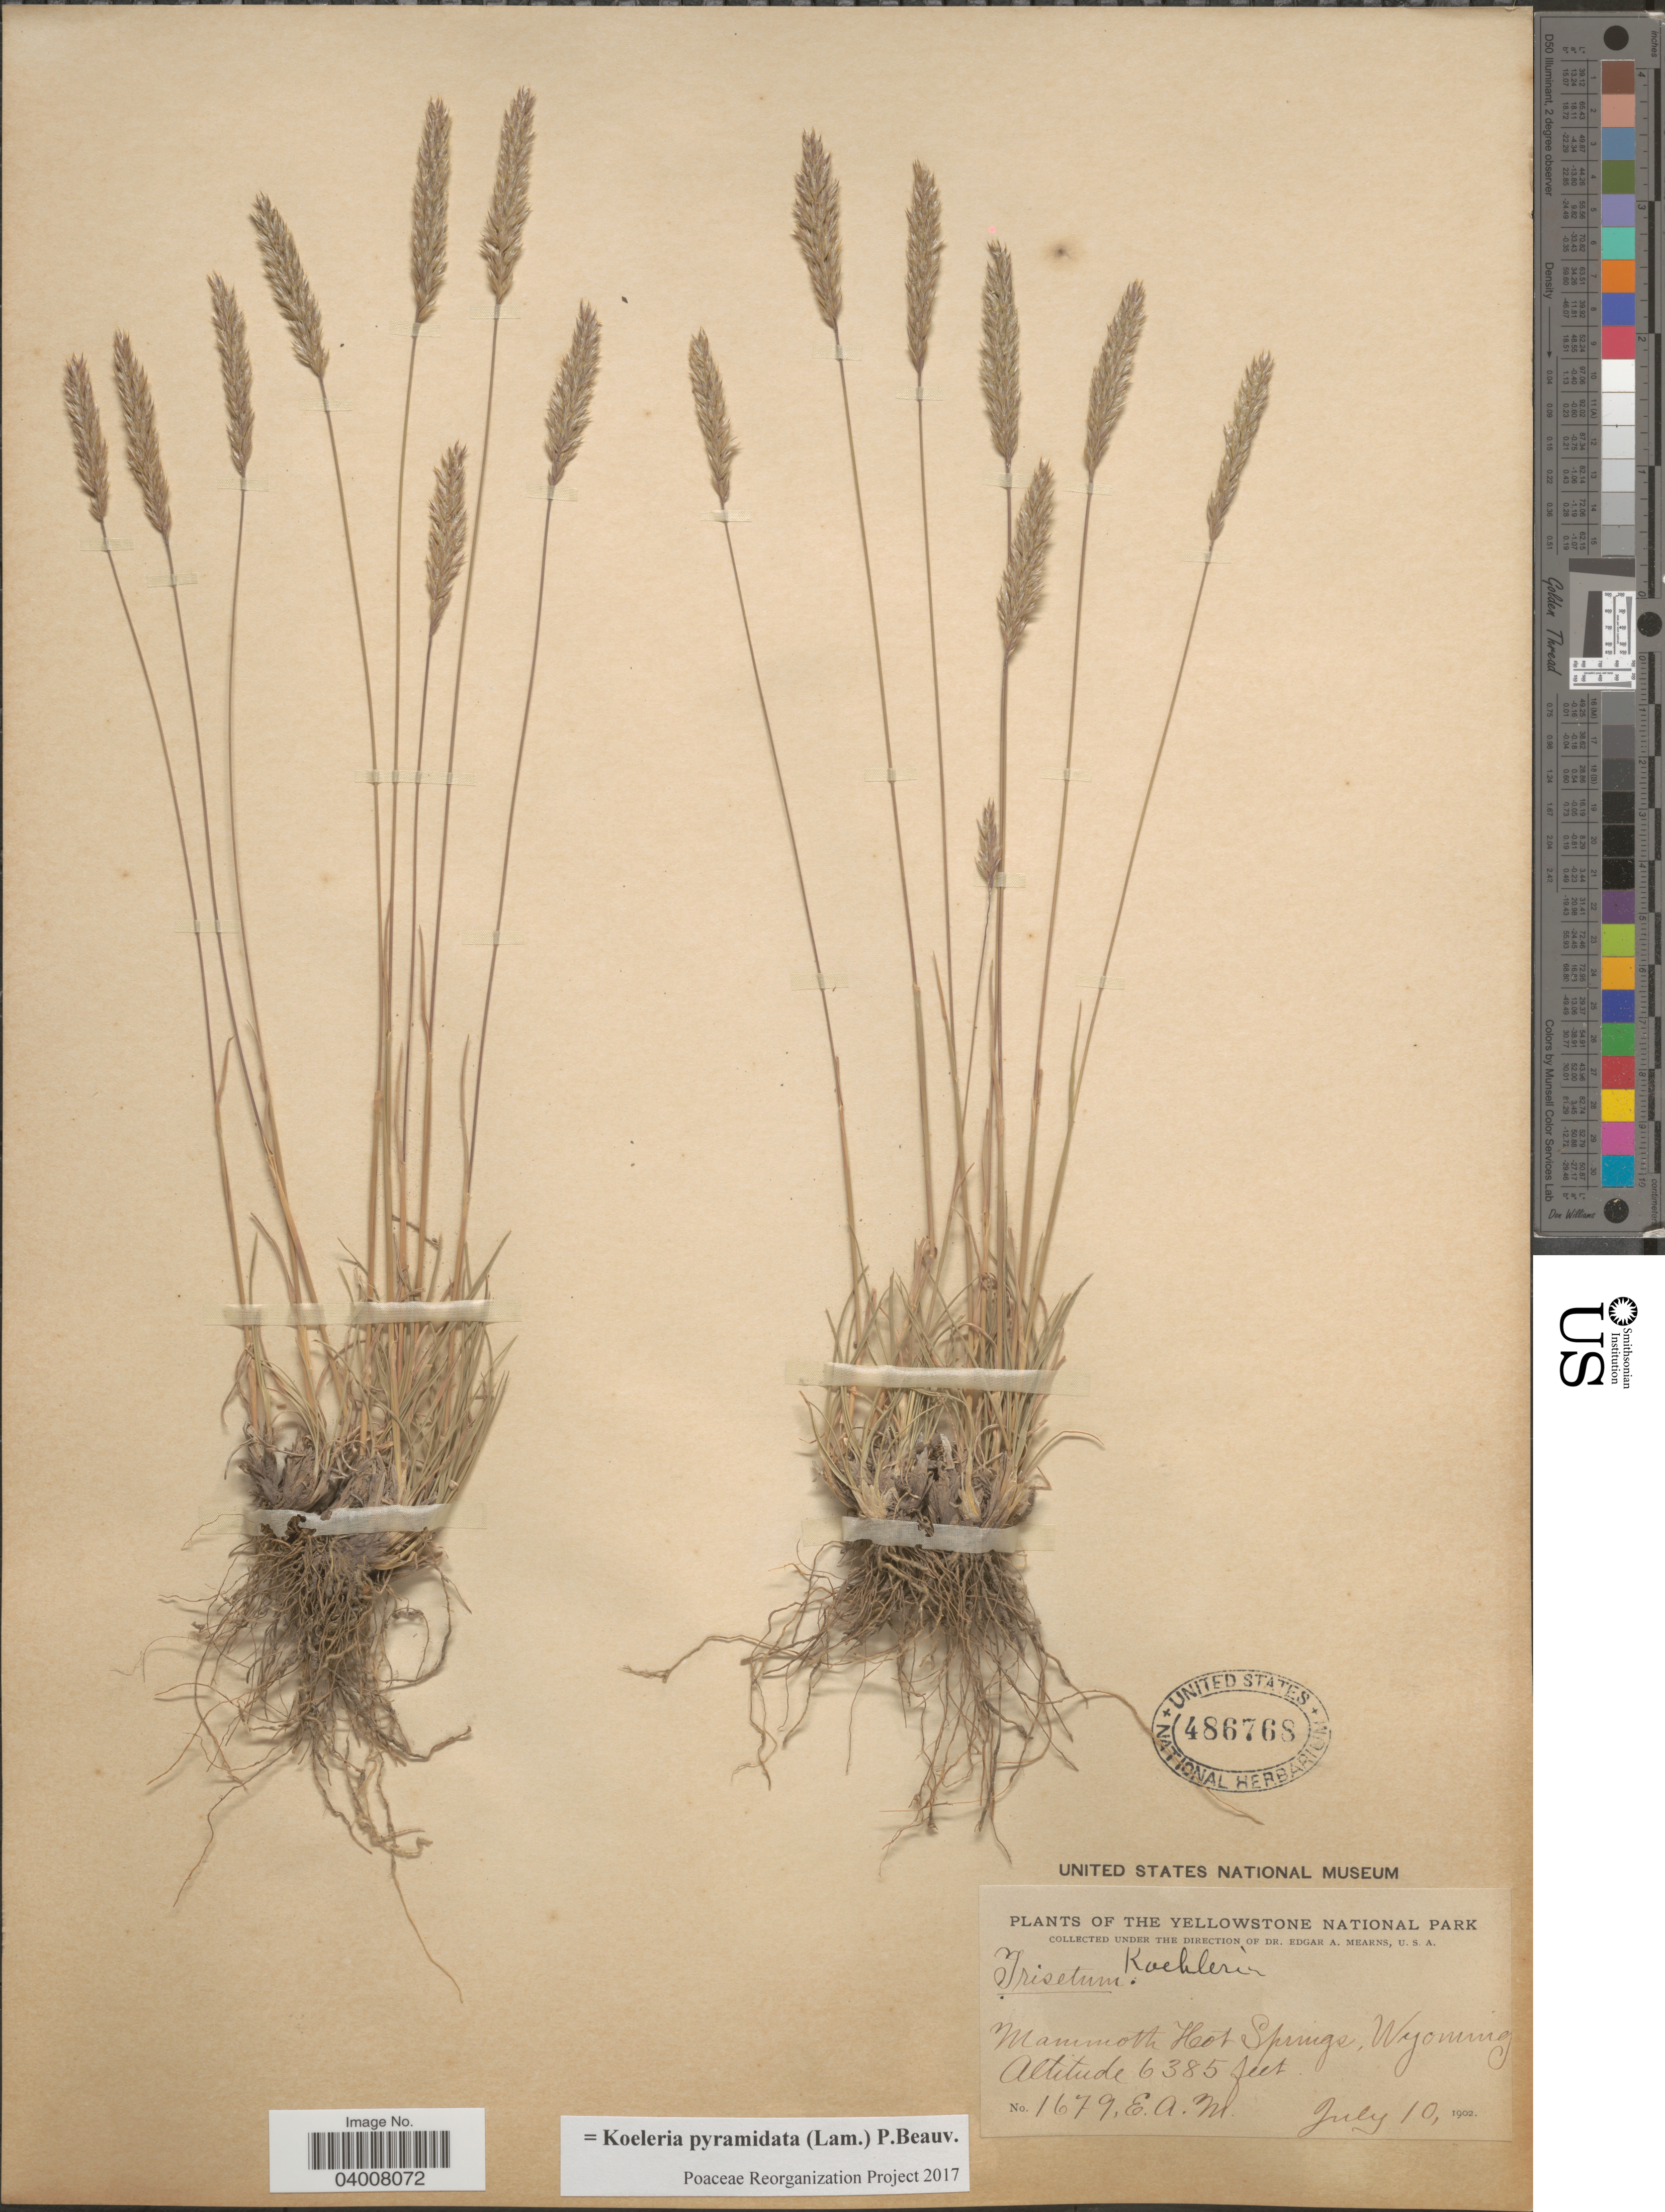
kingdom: Plantae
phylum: Tracheophyta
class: Liliopsida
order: Poales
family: Poaceae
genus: Koeleria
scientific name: Koeleria pyramidata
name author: (Lam.) P. Beauv.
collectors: E. A. Mearns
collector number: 1679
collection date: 1902-07-10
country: United States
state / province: Wyoming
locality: Yellowstone National Park. Mammoth Hot Springs.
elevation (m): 1946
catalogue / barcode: US 486768